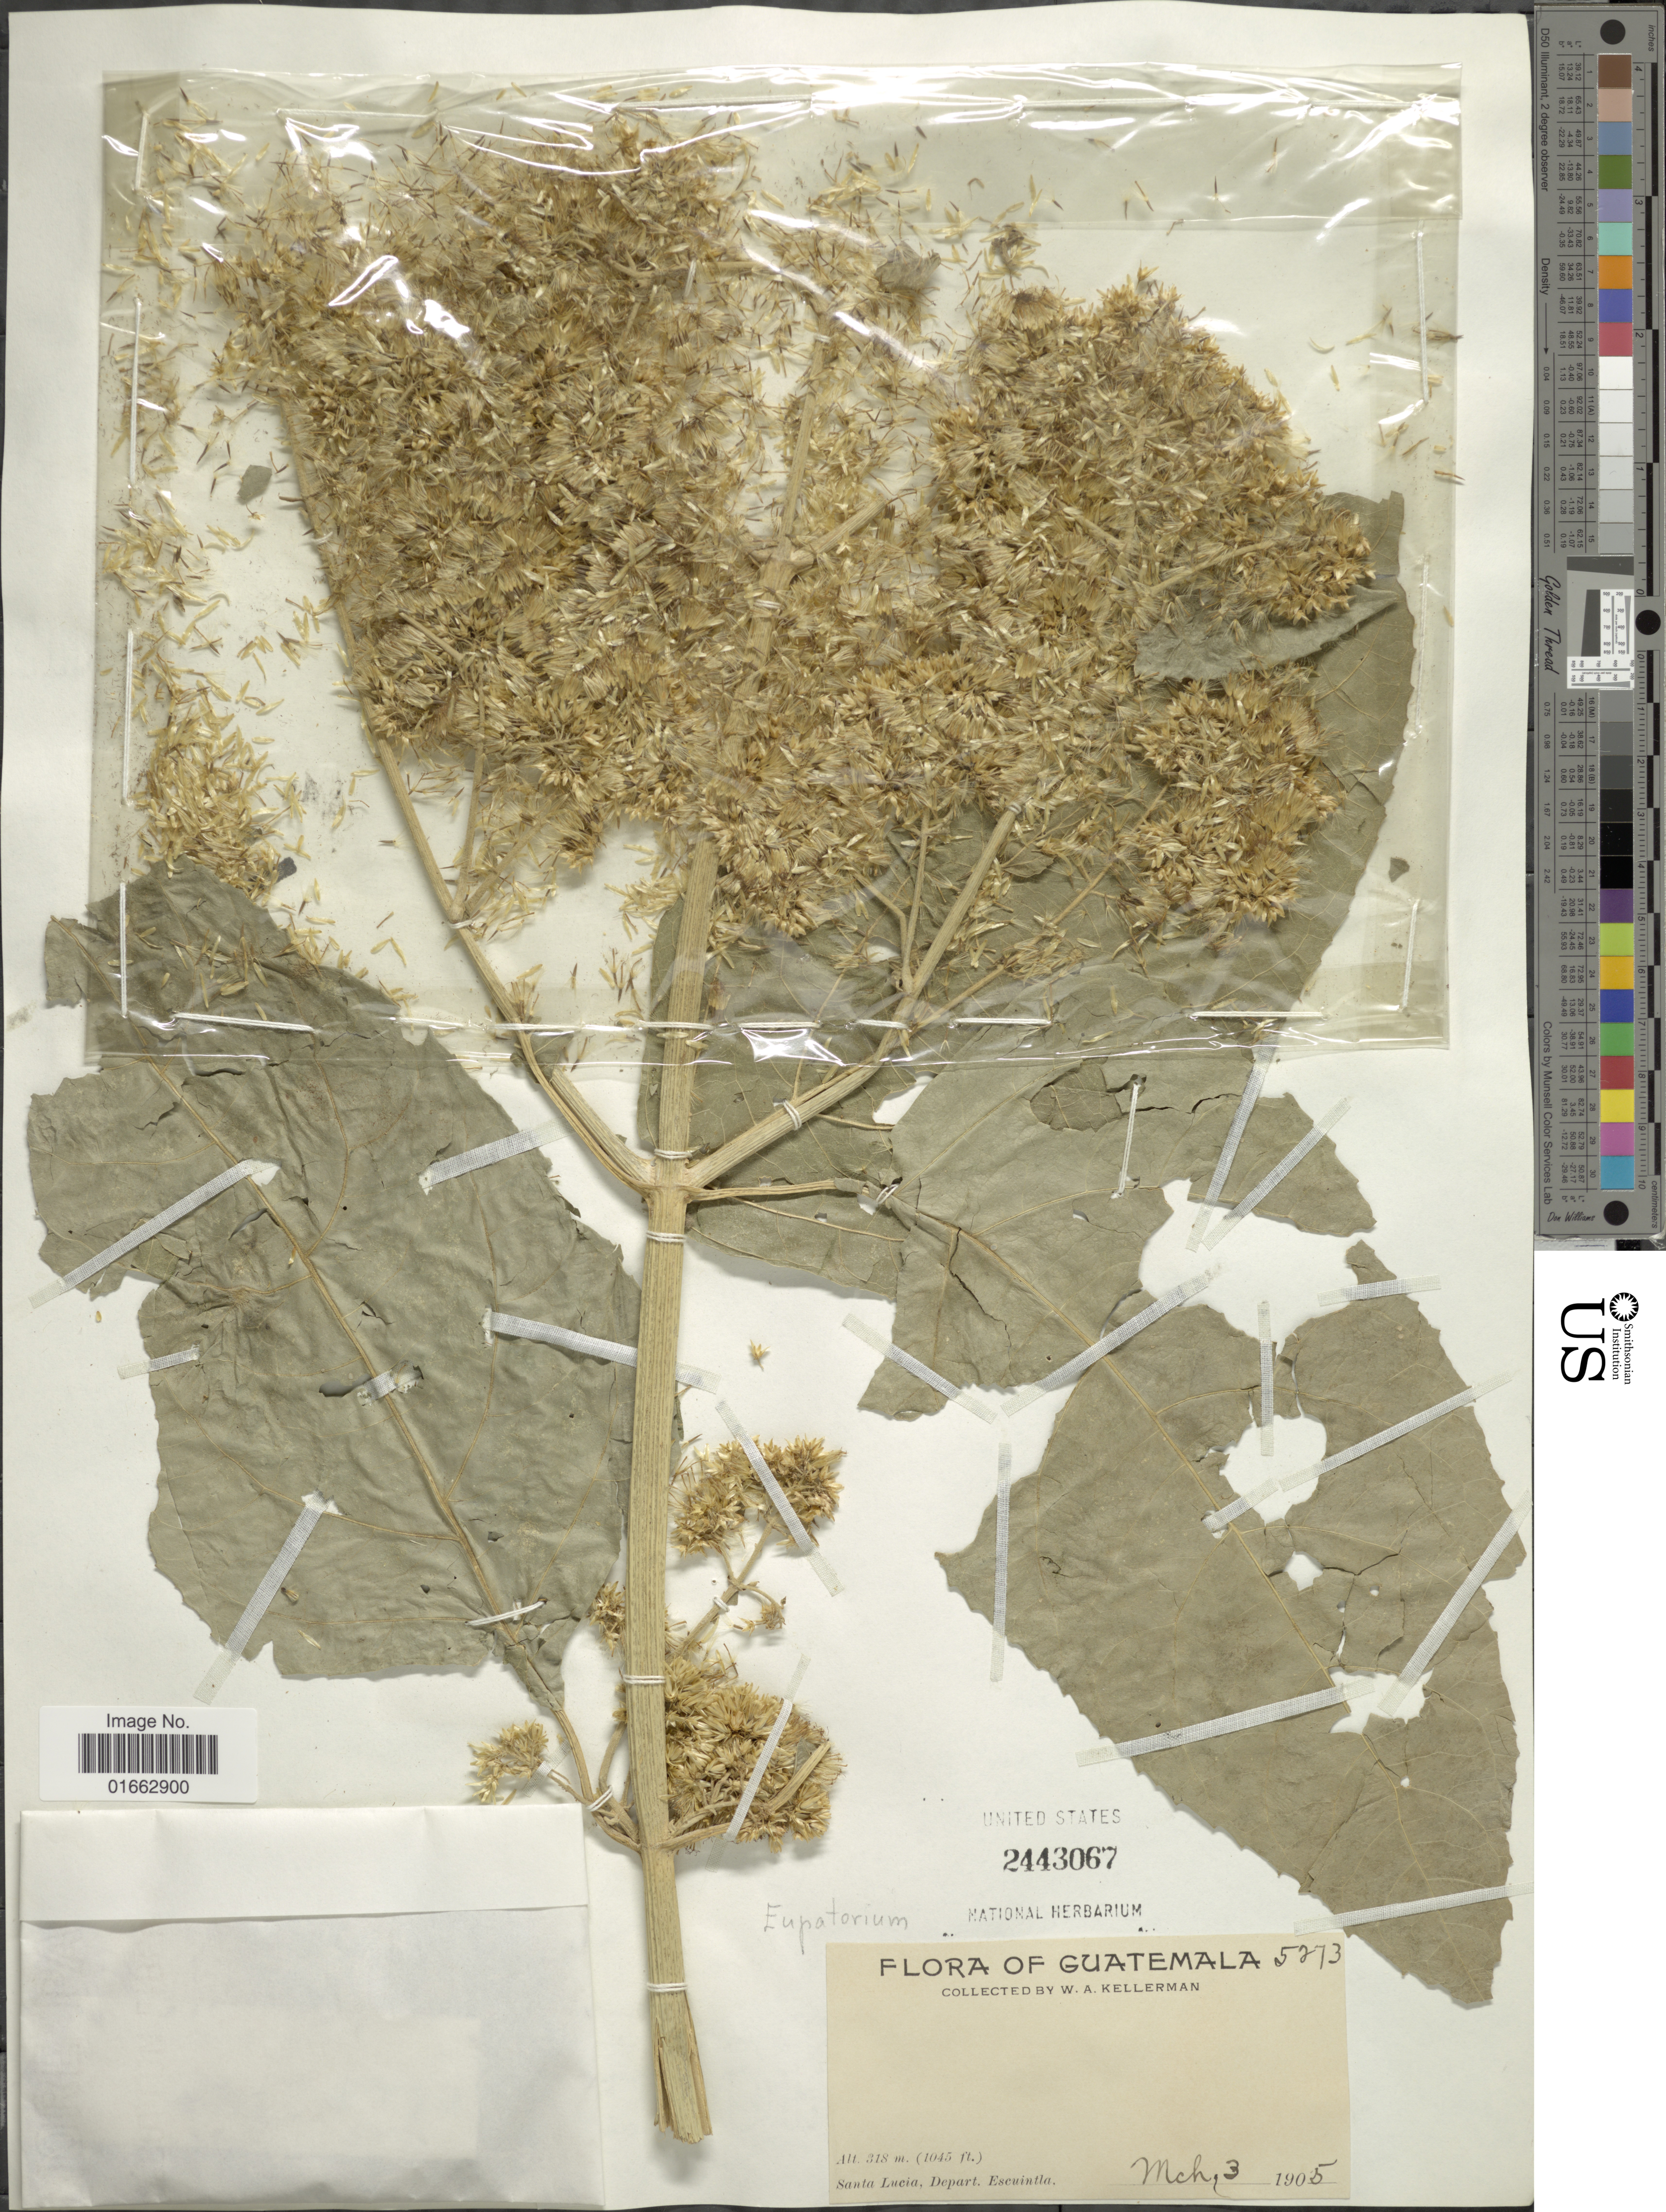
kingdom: Plantae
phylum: Tracheophyta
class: Magnoliopsida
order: Asterales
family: Asteraceae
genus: Critonia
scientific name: Critonia morifolia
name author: (Mill.) R.M. King & H. Rob.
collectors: W. Kellerman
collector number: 5273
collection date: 1905-03-03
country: Guatemala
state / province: Escuintla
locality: Santa Lucia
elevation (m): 318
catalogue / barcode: US 2443067